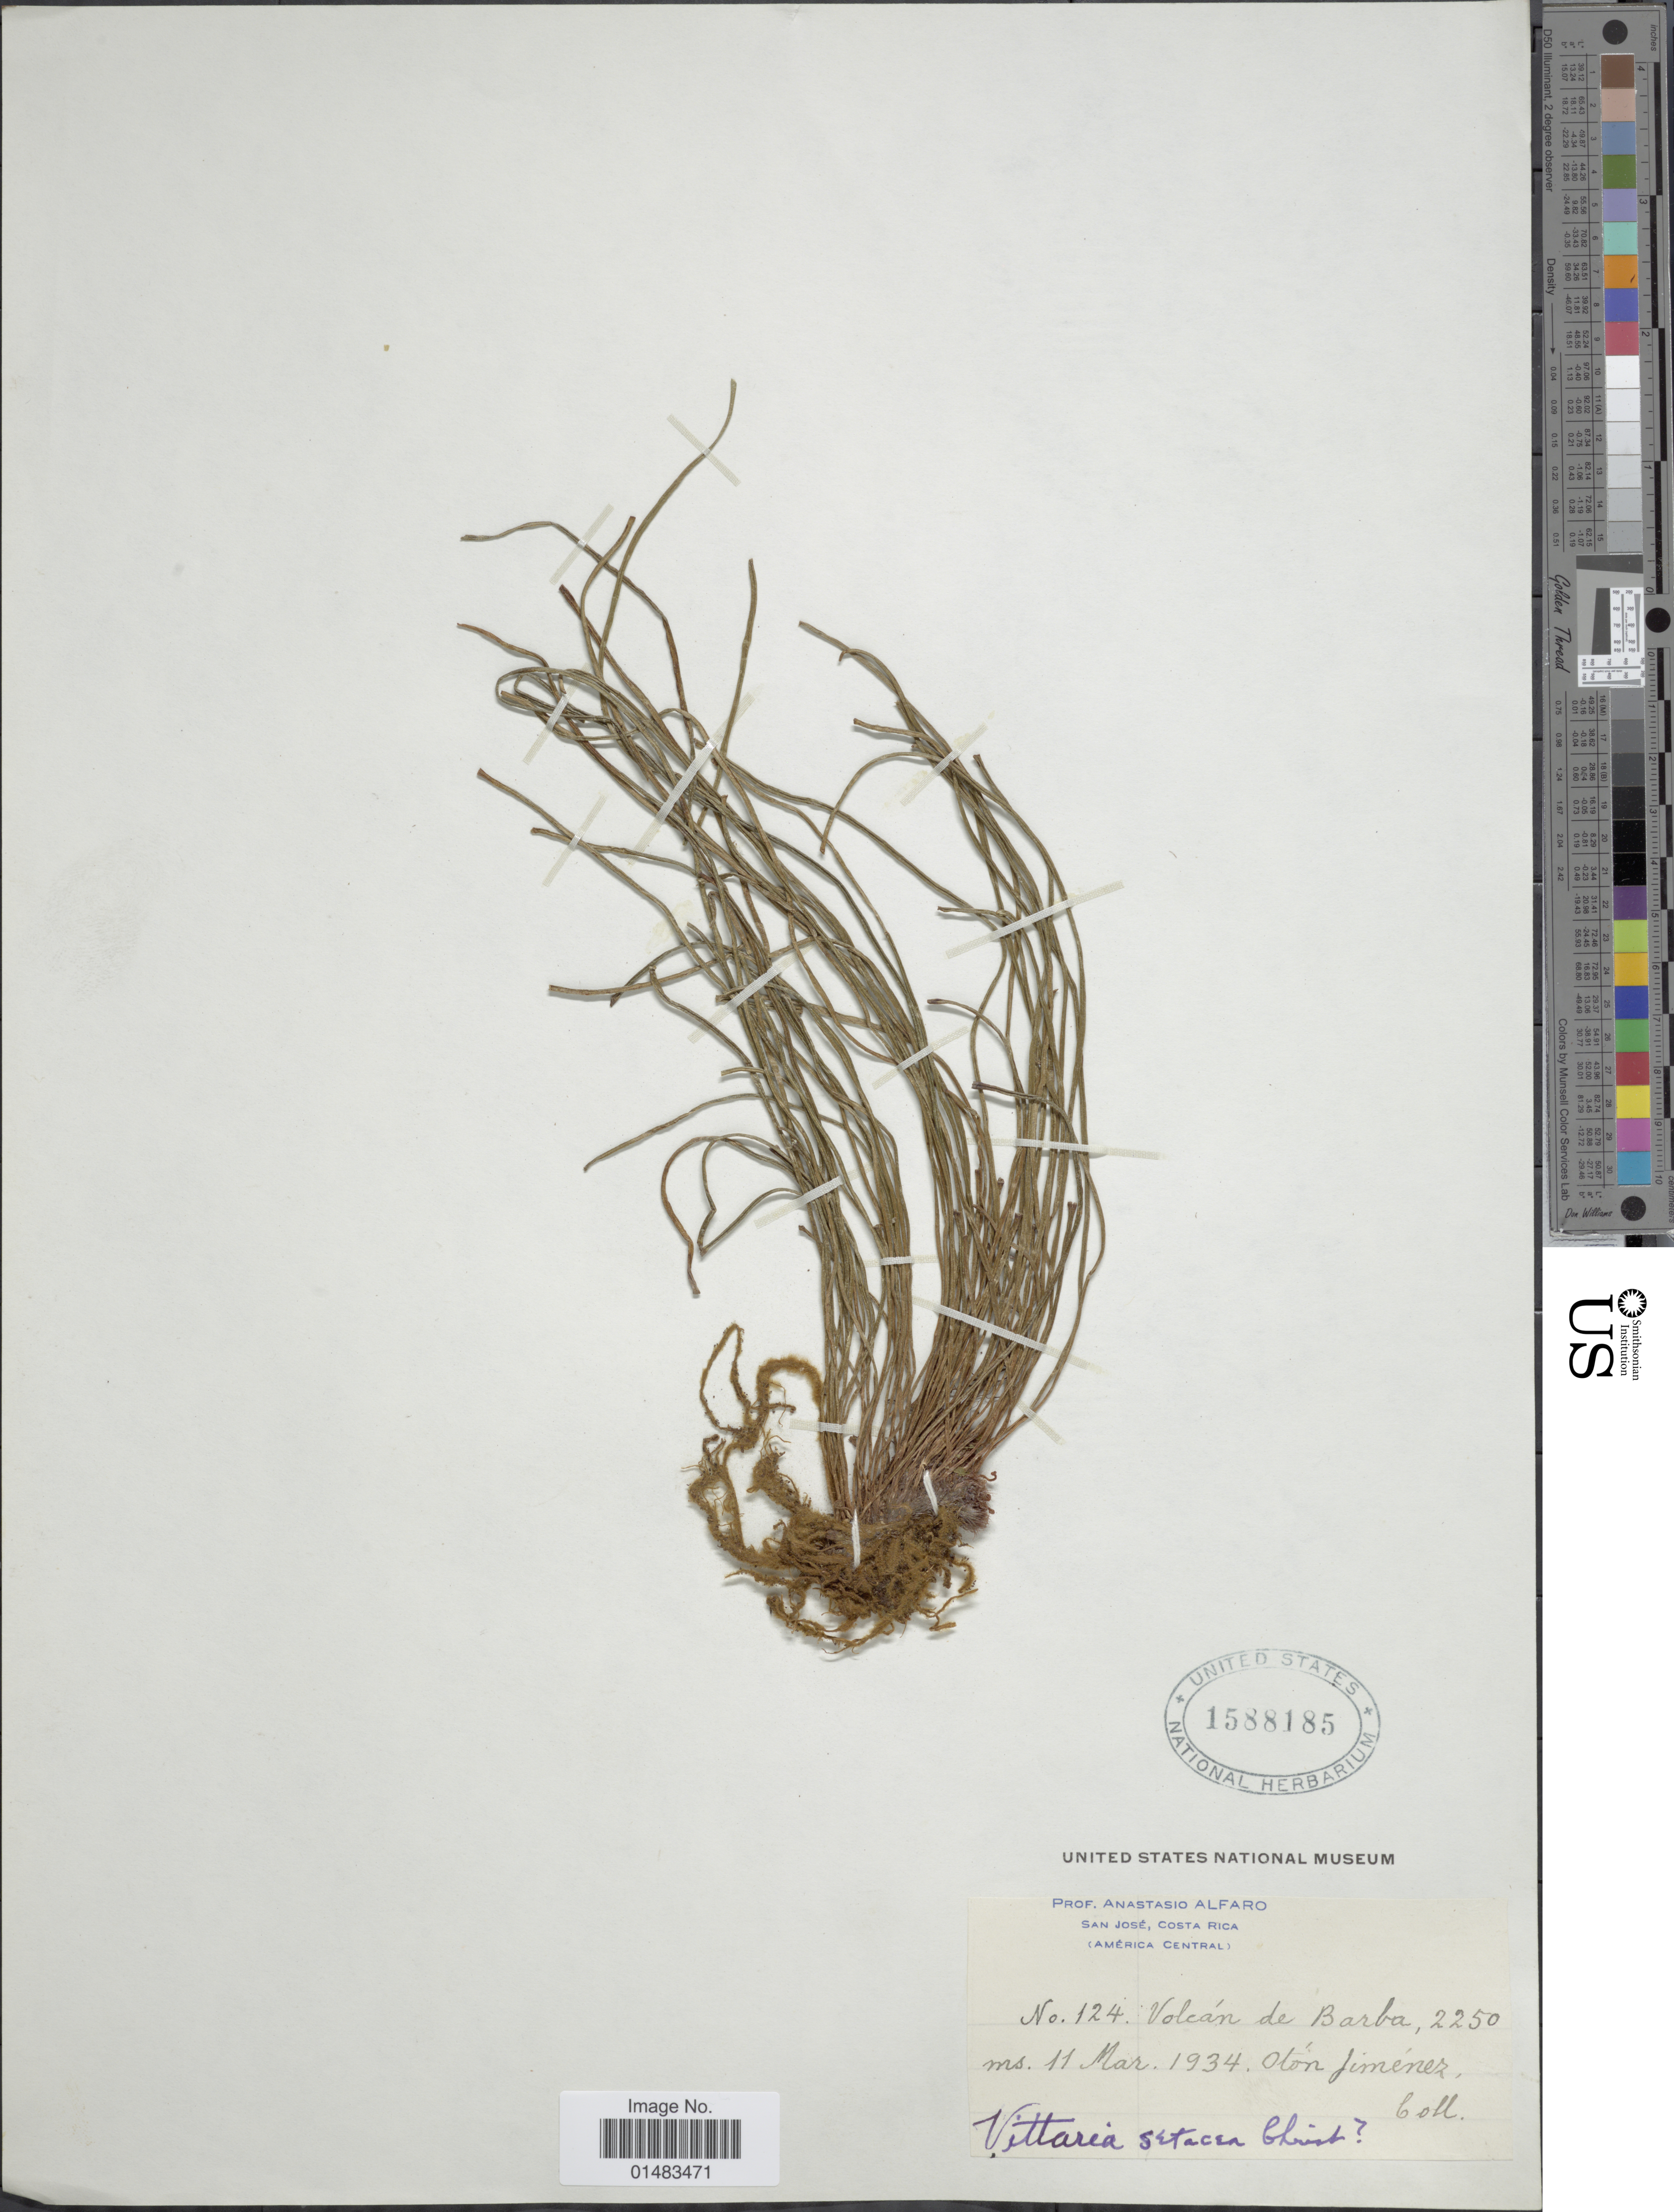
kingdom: Plantae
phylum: Tracheophyta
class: Polypodiopsida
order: Polypodiales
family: Pteridaceae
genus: Vittaria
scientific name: Vittaria graminifolia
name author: Kaulf.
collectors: O. Jimenez L.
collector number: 124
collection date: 1934-03-11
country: Costa Rica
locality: Volcan de Barba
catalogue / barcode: US 1588185